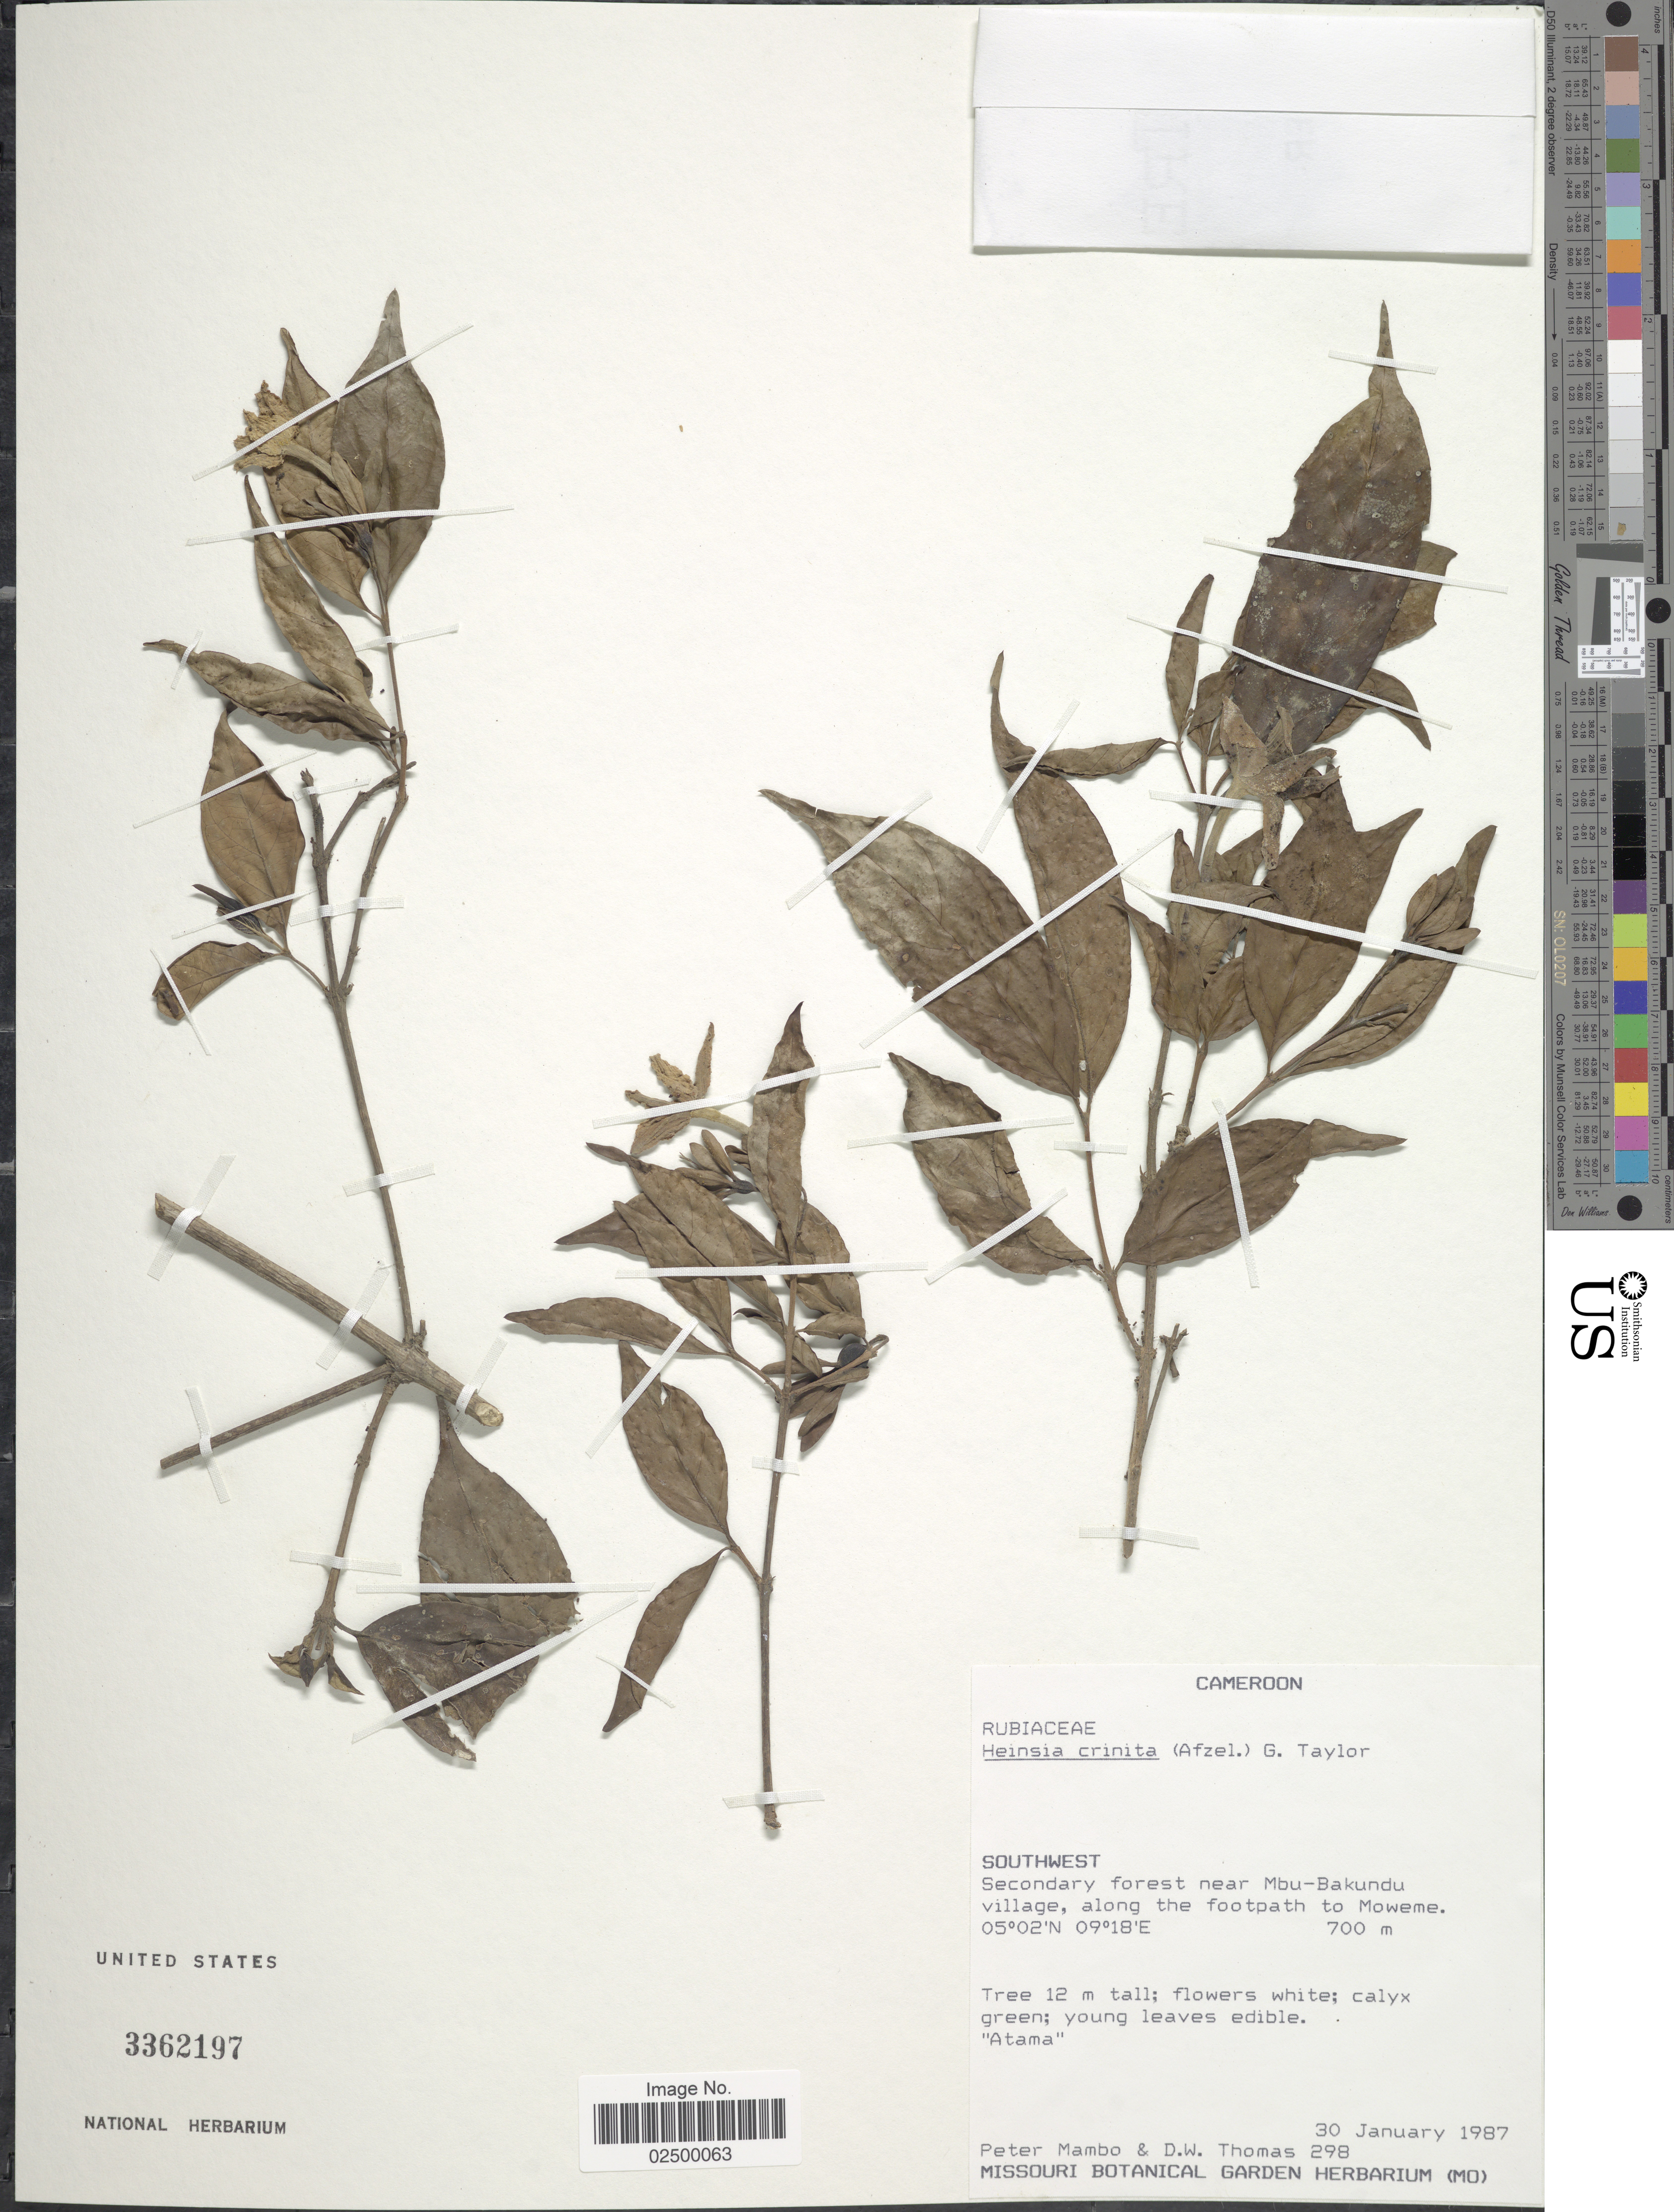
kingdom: Plantae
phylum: Tracheophyta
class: Magnoliopsida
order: Gentianales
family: Rubiaceae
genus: Heinsia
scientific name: Heinsia crinita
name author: (Afzel.) G. Taylor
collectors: P. Mambo & D. W. Thomas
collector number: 298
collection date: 1987-01-30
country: Cameroon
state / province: Sud-Ouest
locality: Southwest, Secondary forest near Mbu-Bakundu village, along the foothpath to Moweme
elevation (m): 700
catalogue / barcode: US 3362197